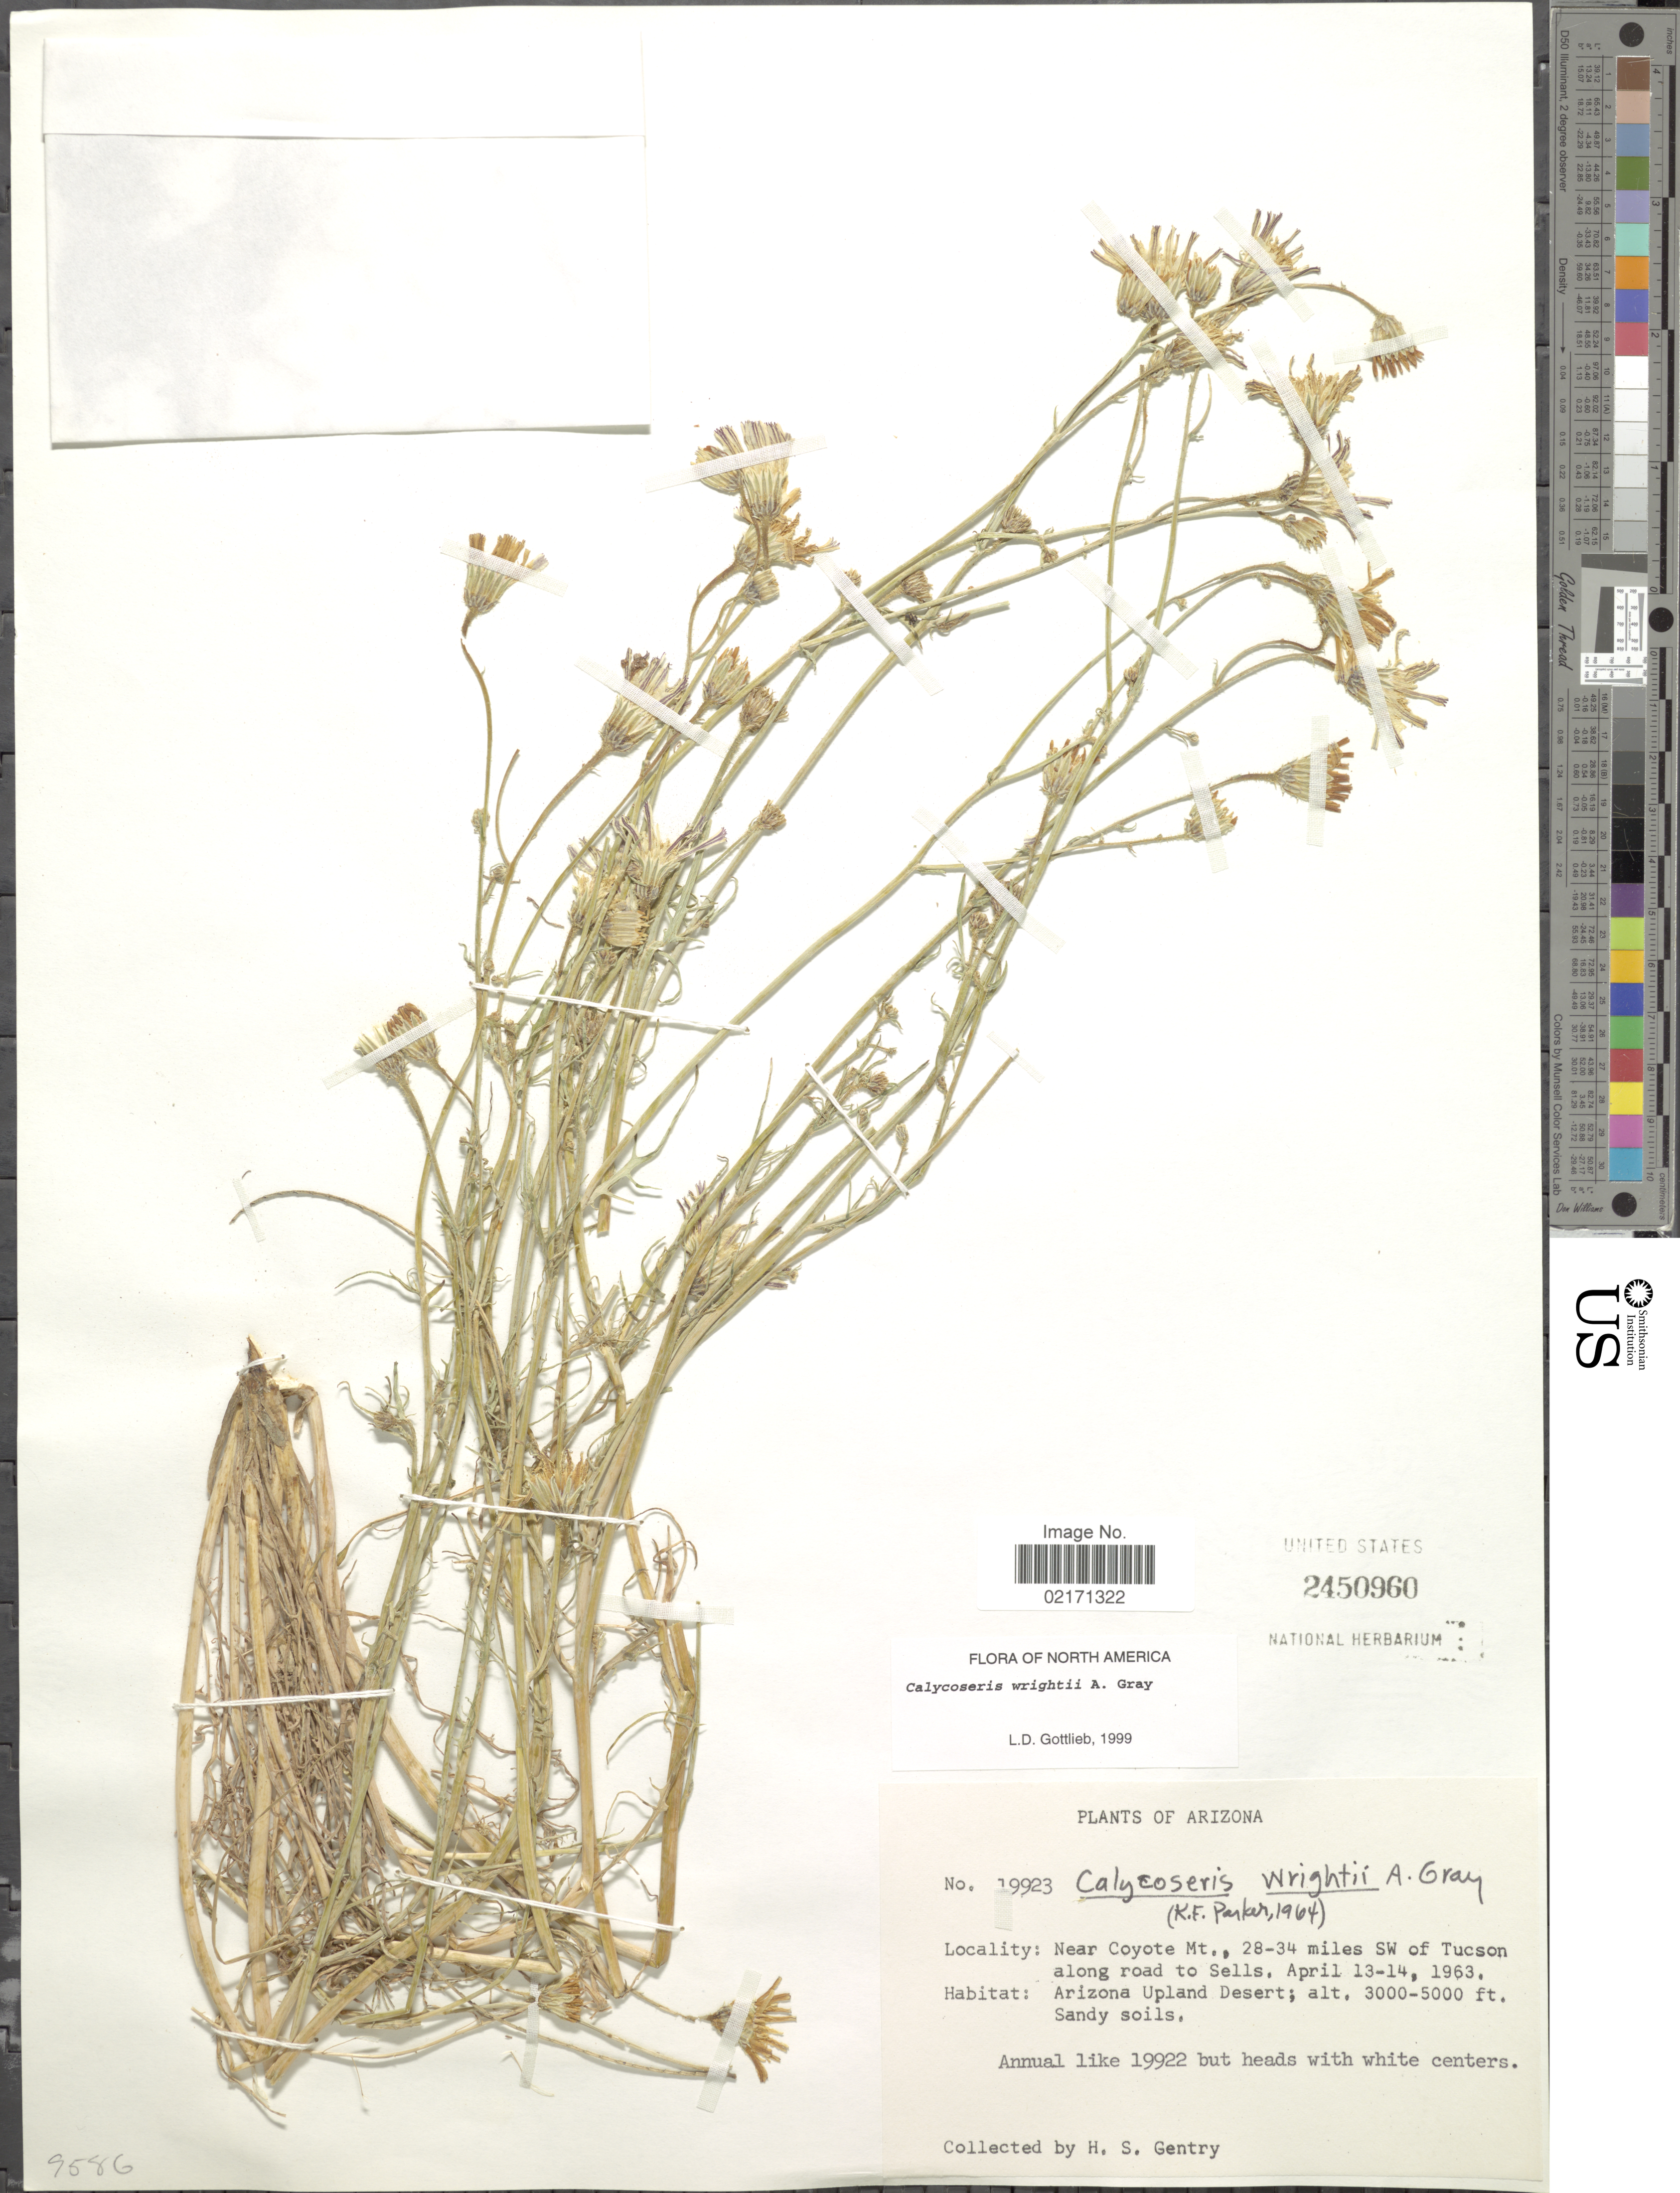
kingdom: Plantae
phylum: Tracheophyta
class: Magnoliopsida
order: Asterales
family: Asteraceae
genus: Calycoseris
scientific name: Calycoseris wrightii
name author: A. Gray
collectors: H. S. Gentry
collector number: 19923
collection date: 1963-04-13/1963-04-14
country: United States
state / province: Arizona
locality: Near Coyote Mt., 28-34 miles SW of Tucson along road to Sells. Arizona Upland Desert.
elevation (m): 914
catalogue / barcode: US 2450960